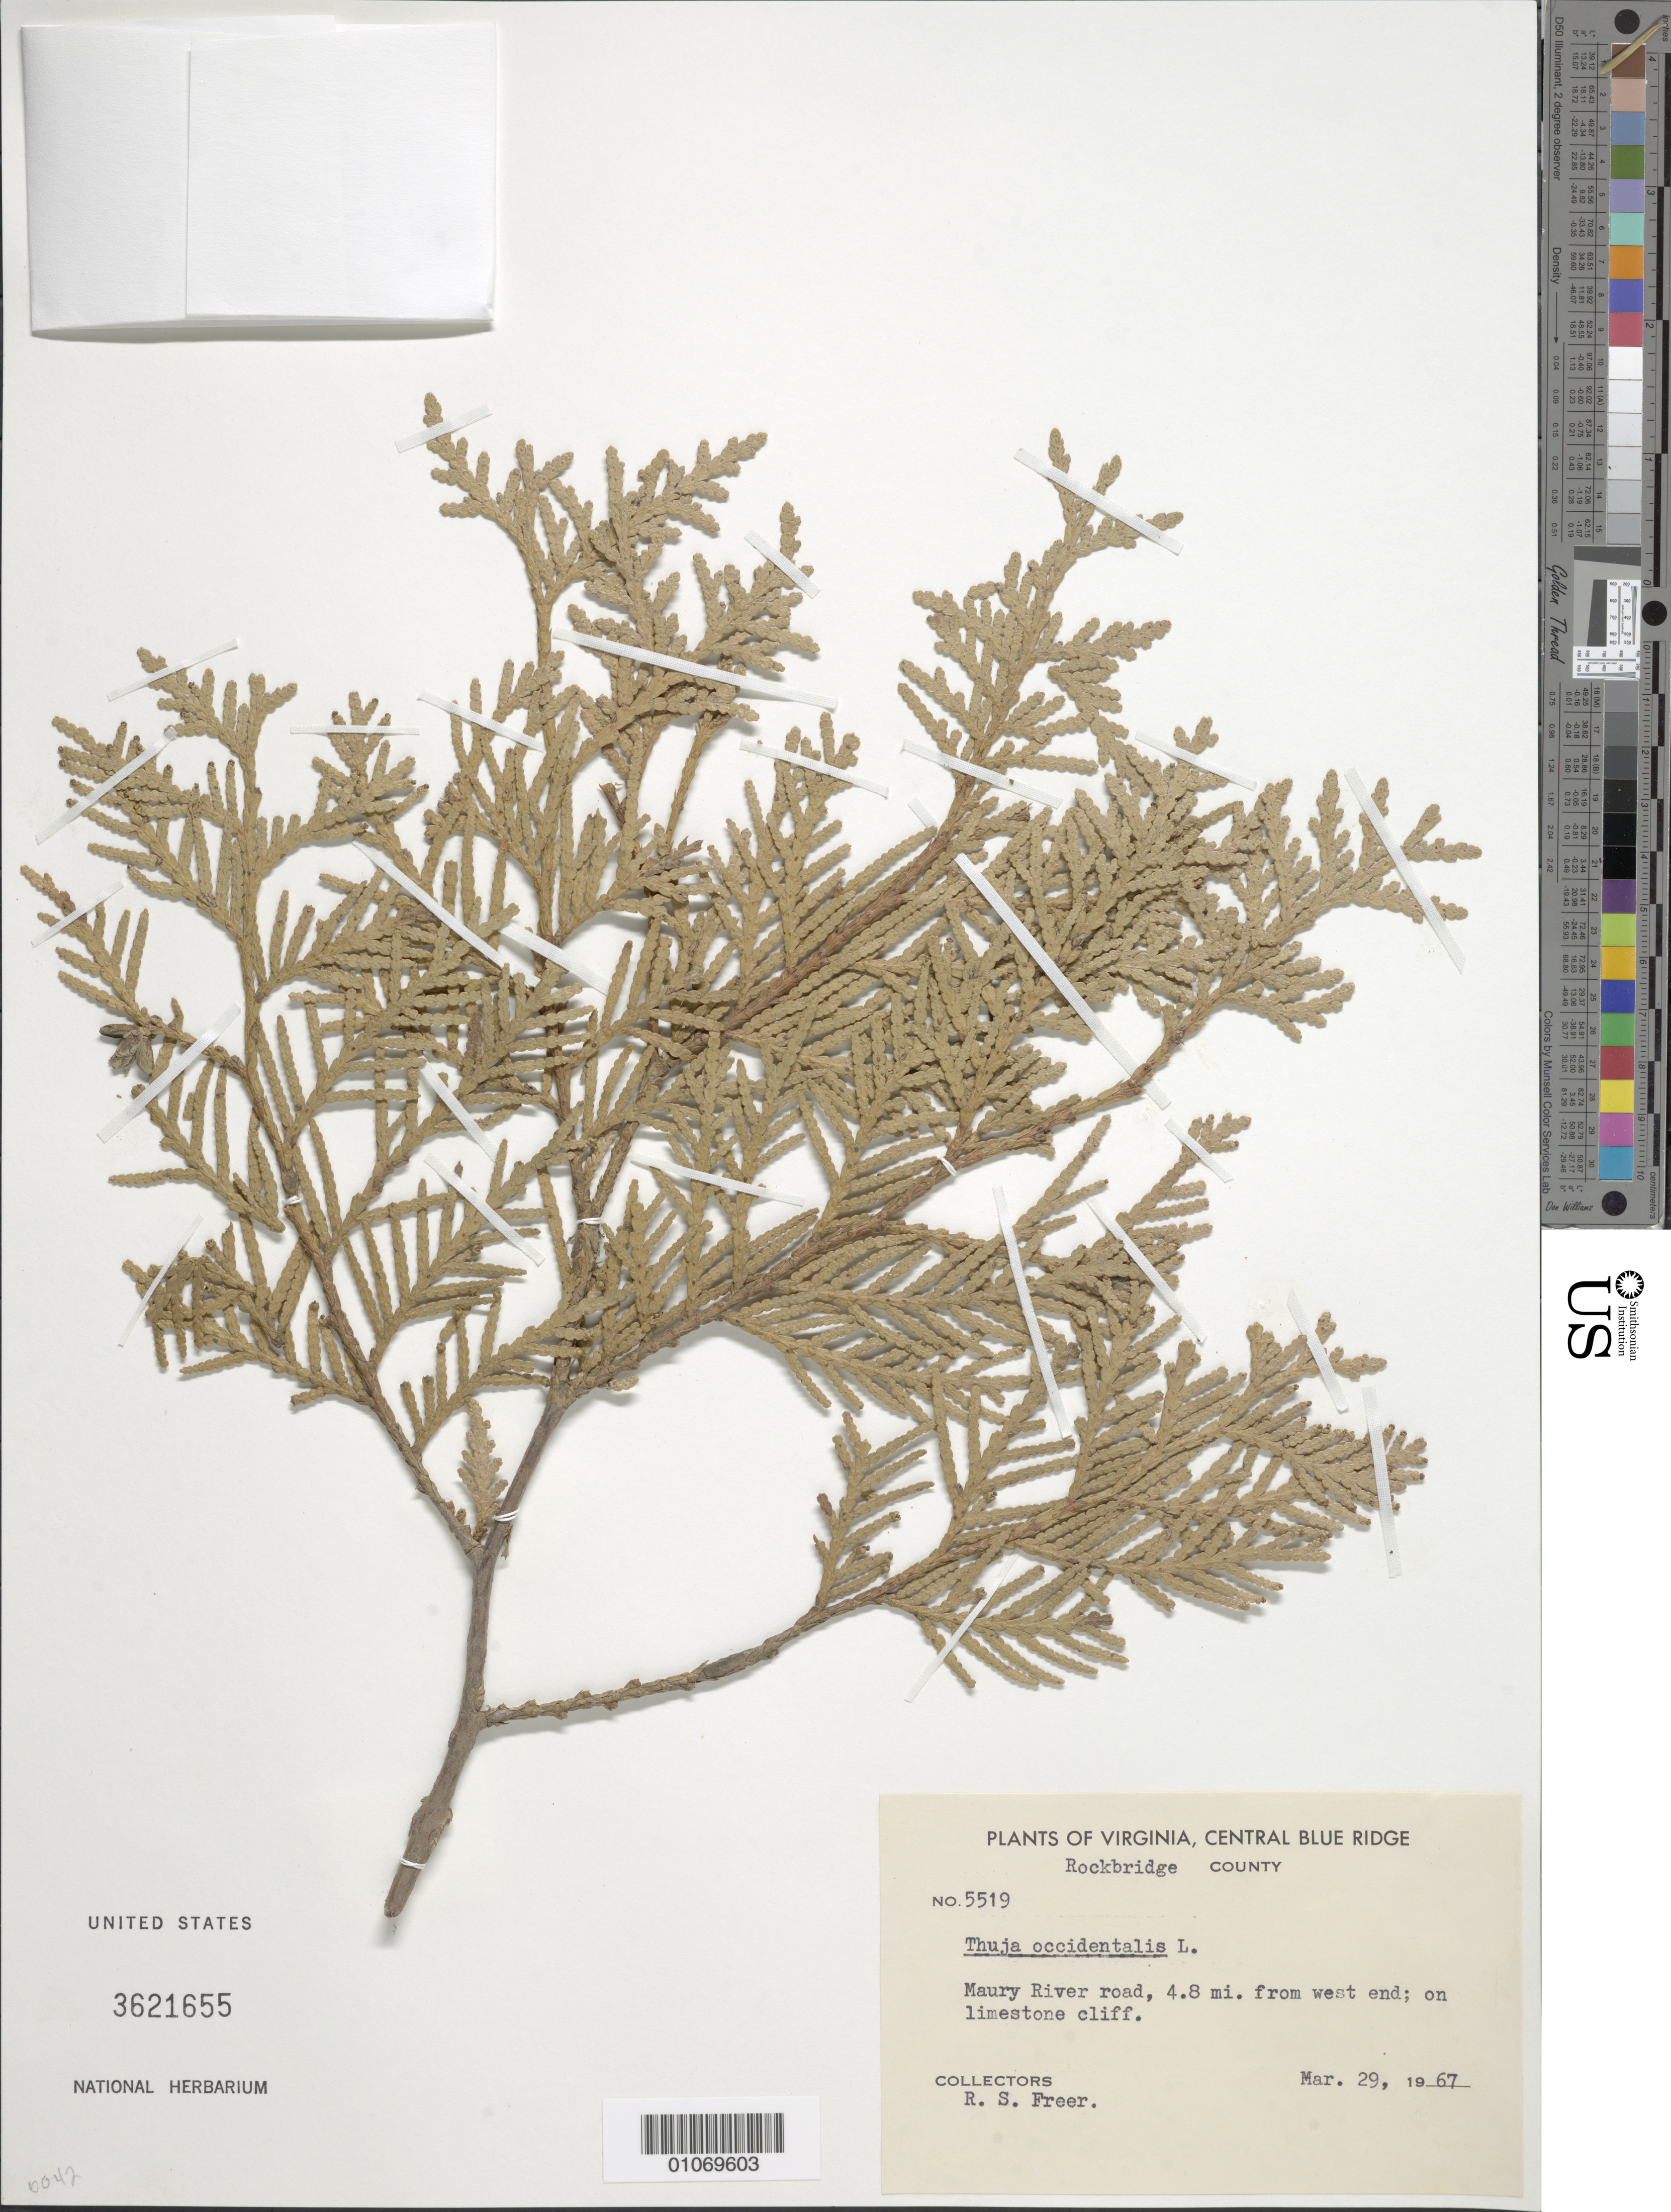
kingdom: Plantae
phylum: Tracheophyta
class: Pinopsida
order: Pinales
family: Cupressaceae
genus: Thuja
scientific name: Thuja occidentalis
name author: L.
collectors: R. Freer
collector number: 5519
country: United States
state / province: Virginia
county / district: Rockbridge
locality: Maury River Road, W end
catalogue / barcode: US 3621655